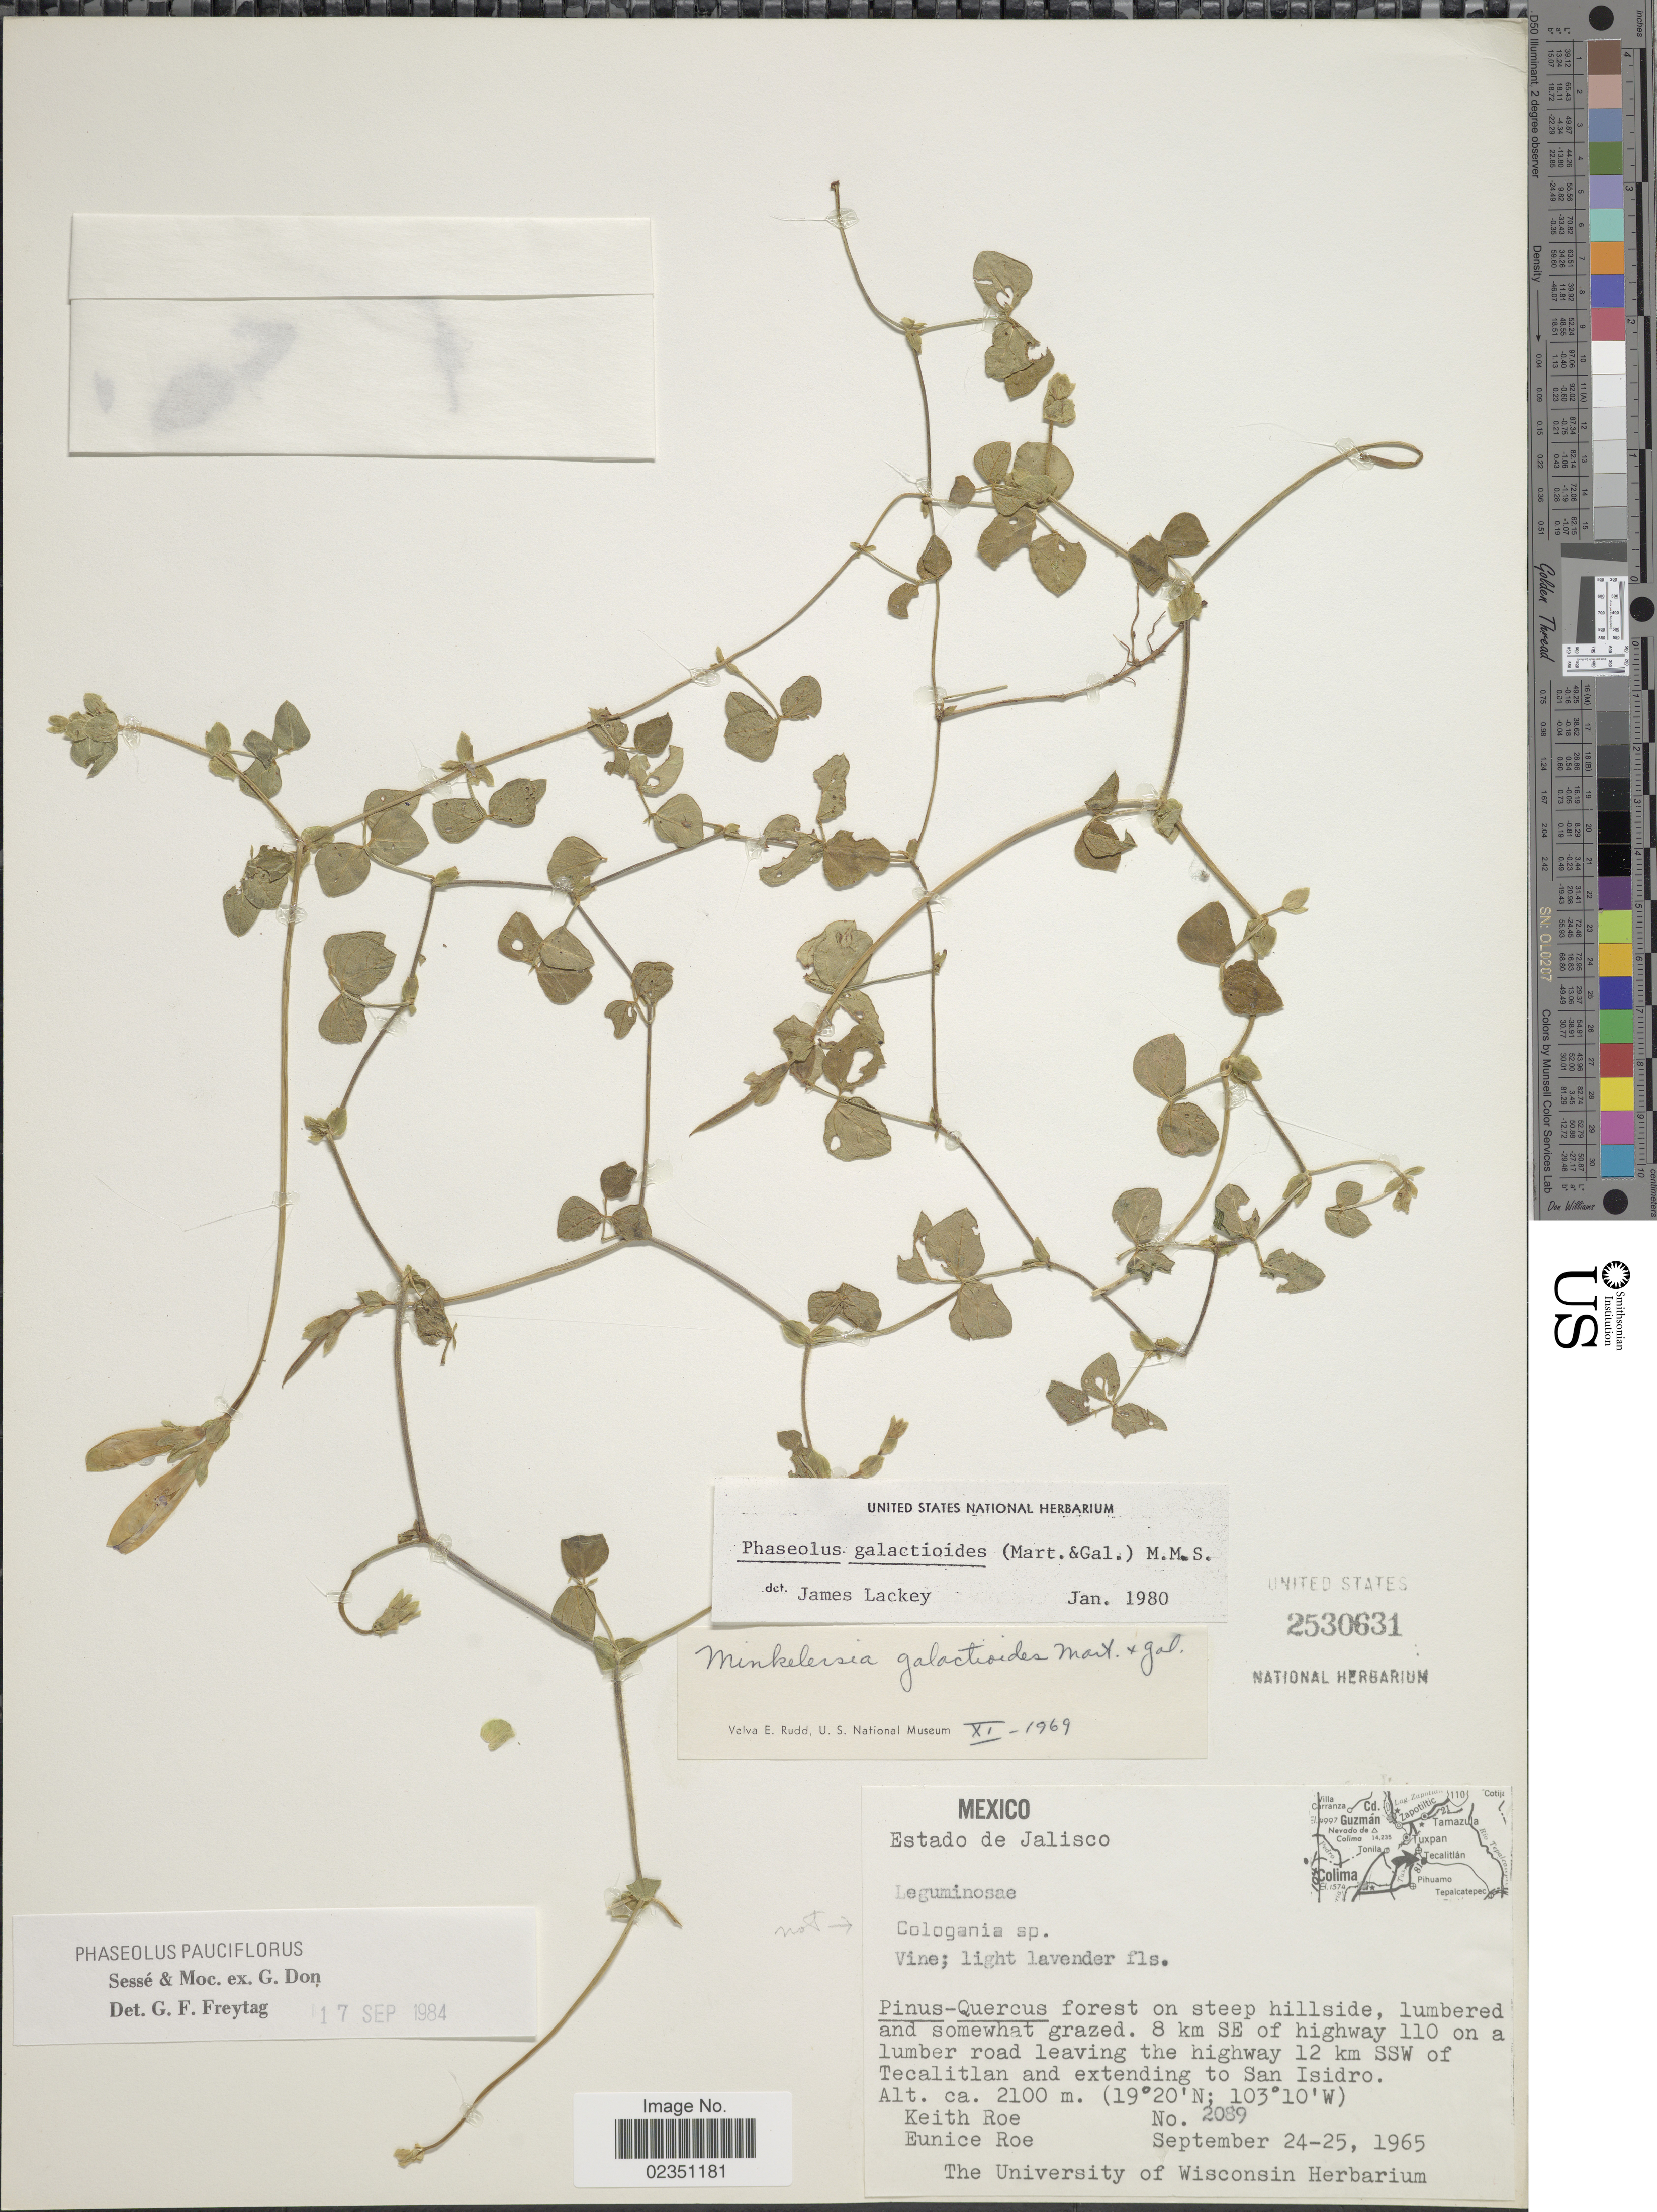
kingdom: Plantae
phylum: Tracheophyta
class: Magnoliopsida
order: Fabales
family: Fabaceae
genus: Phaseolus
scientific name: Phaseolus pauciflorus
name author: Sessé & Moc. ex G. Don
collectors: K. E. Roe & E. Roe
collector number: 2089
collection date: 1965-09-24/1965-09-25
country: Mexico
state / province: Jalisco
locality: Estado de Jalisco. 8 km SE of highway 110 on a lumber road leaving the highway 12 km SSW of Tecalitlan and extending to San Isidro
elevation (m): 2100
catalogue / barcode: US 2530631